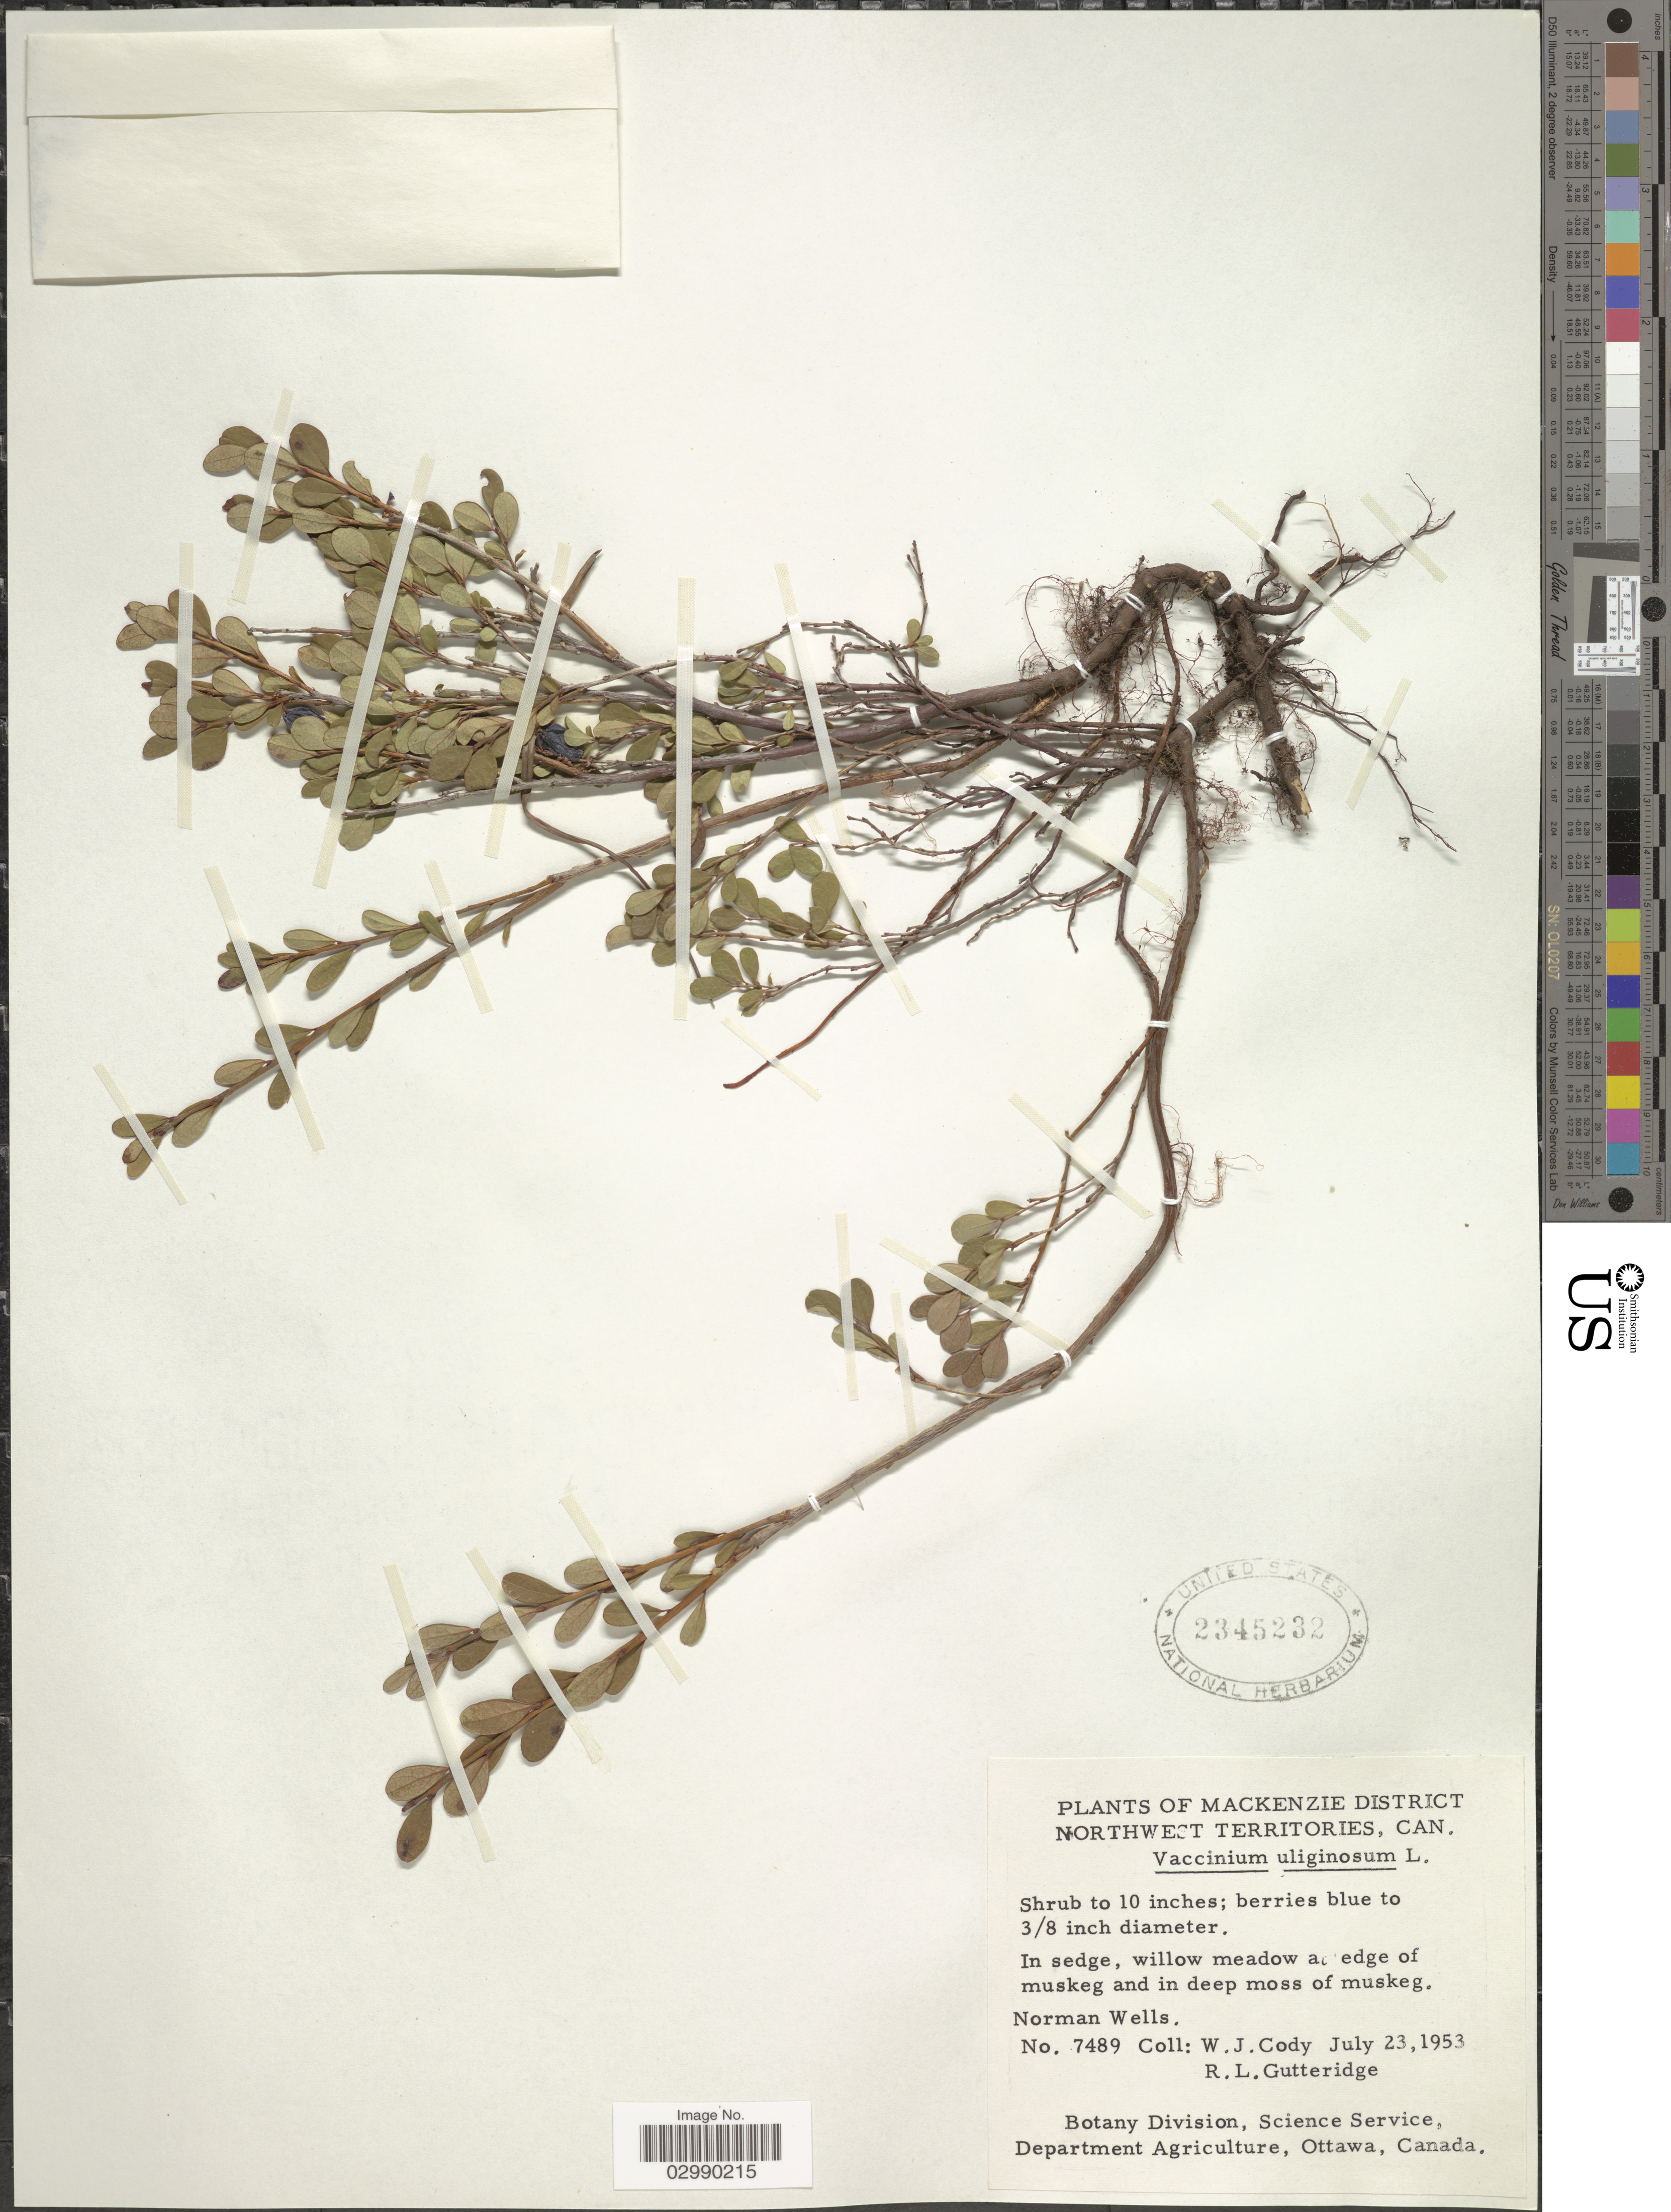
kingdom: Plantae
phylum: Tracheophyta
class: Magnoliopsida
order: Ericales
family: Ericaceae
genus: Vaccinium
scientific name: Vaccinium uliginosum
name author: L.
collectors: W. Cody & R. Gutteridge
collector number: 7489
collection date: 1953-07-23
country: Canada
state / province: Northwest Territories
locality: Mackenzie District, Norman Wells.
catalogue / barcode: US 2345232